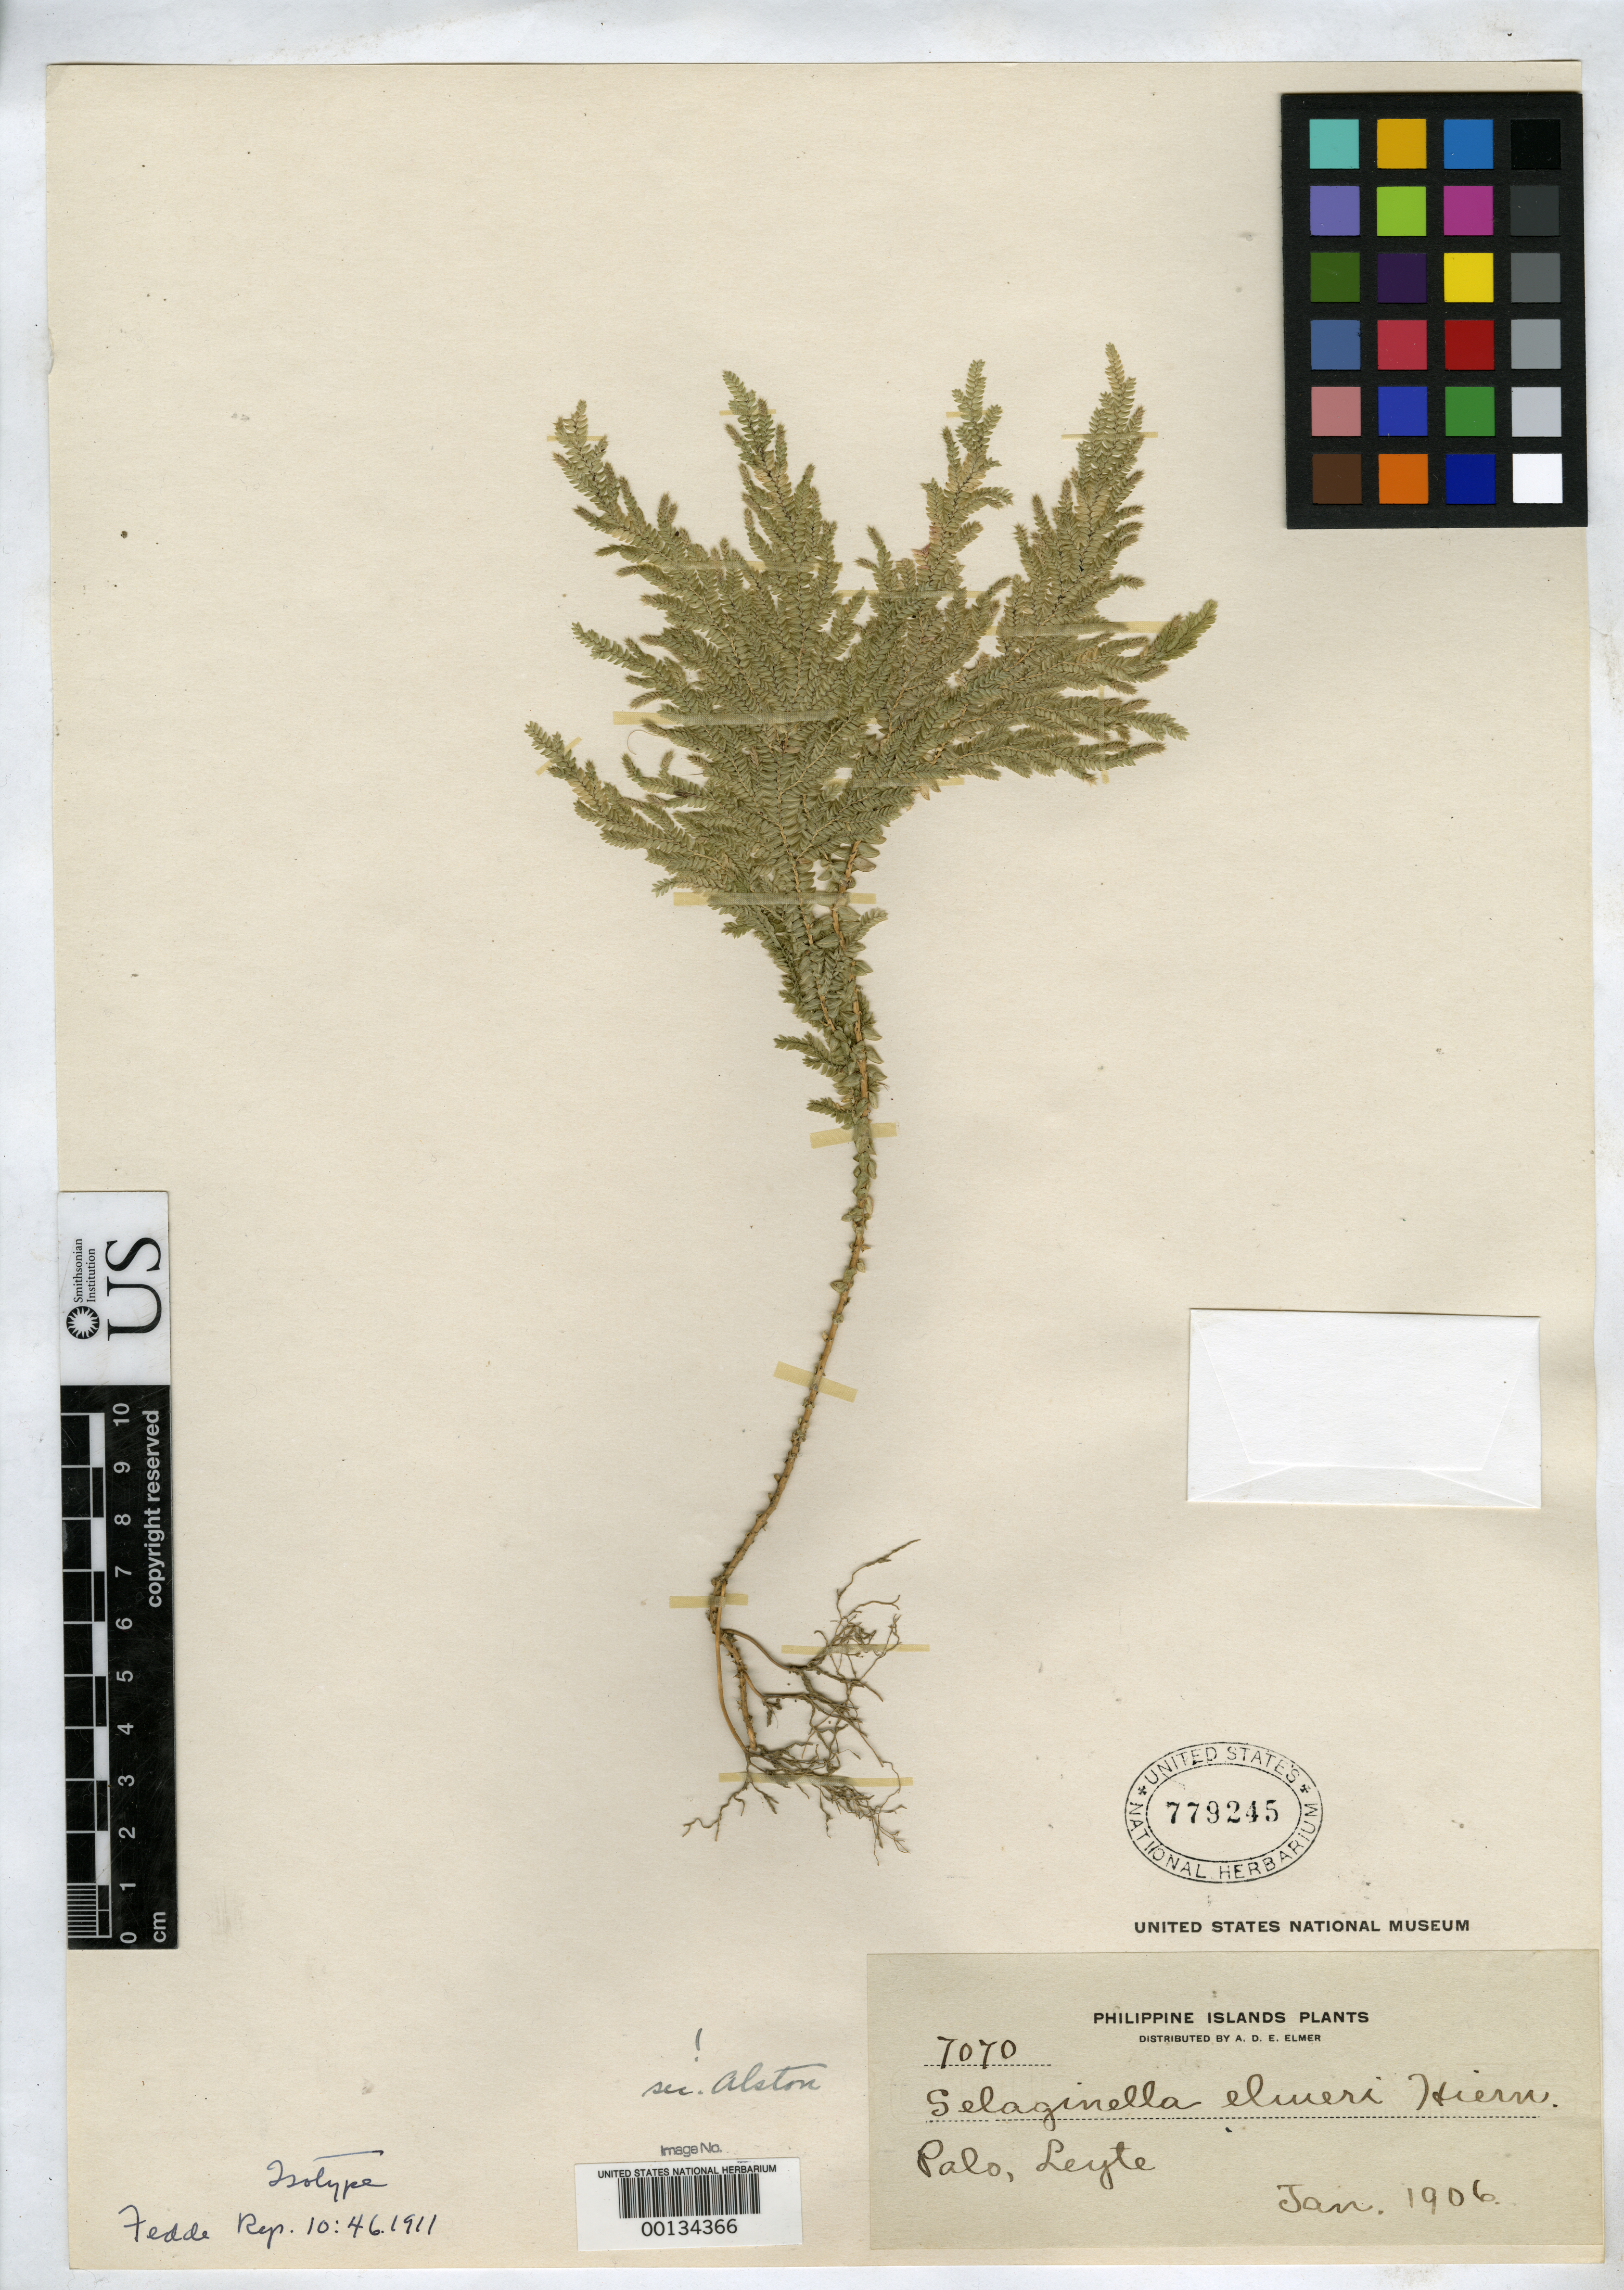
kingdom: Plantae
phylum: Tracheophyta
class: Lycopodiopsida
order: Selaginellales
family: Selaginellaceae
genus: Selaginella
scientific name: Selaginella elmeri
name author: Hieron.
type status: Isotype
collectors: A. D. E. Elmer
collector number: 7070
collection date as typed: Jun 1906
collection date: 1906-06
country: Philippines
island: Leyte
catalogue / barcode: US 779245